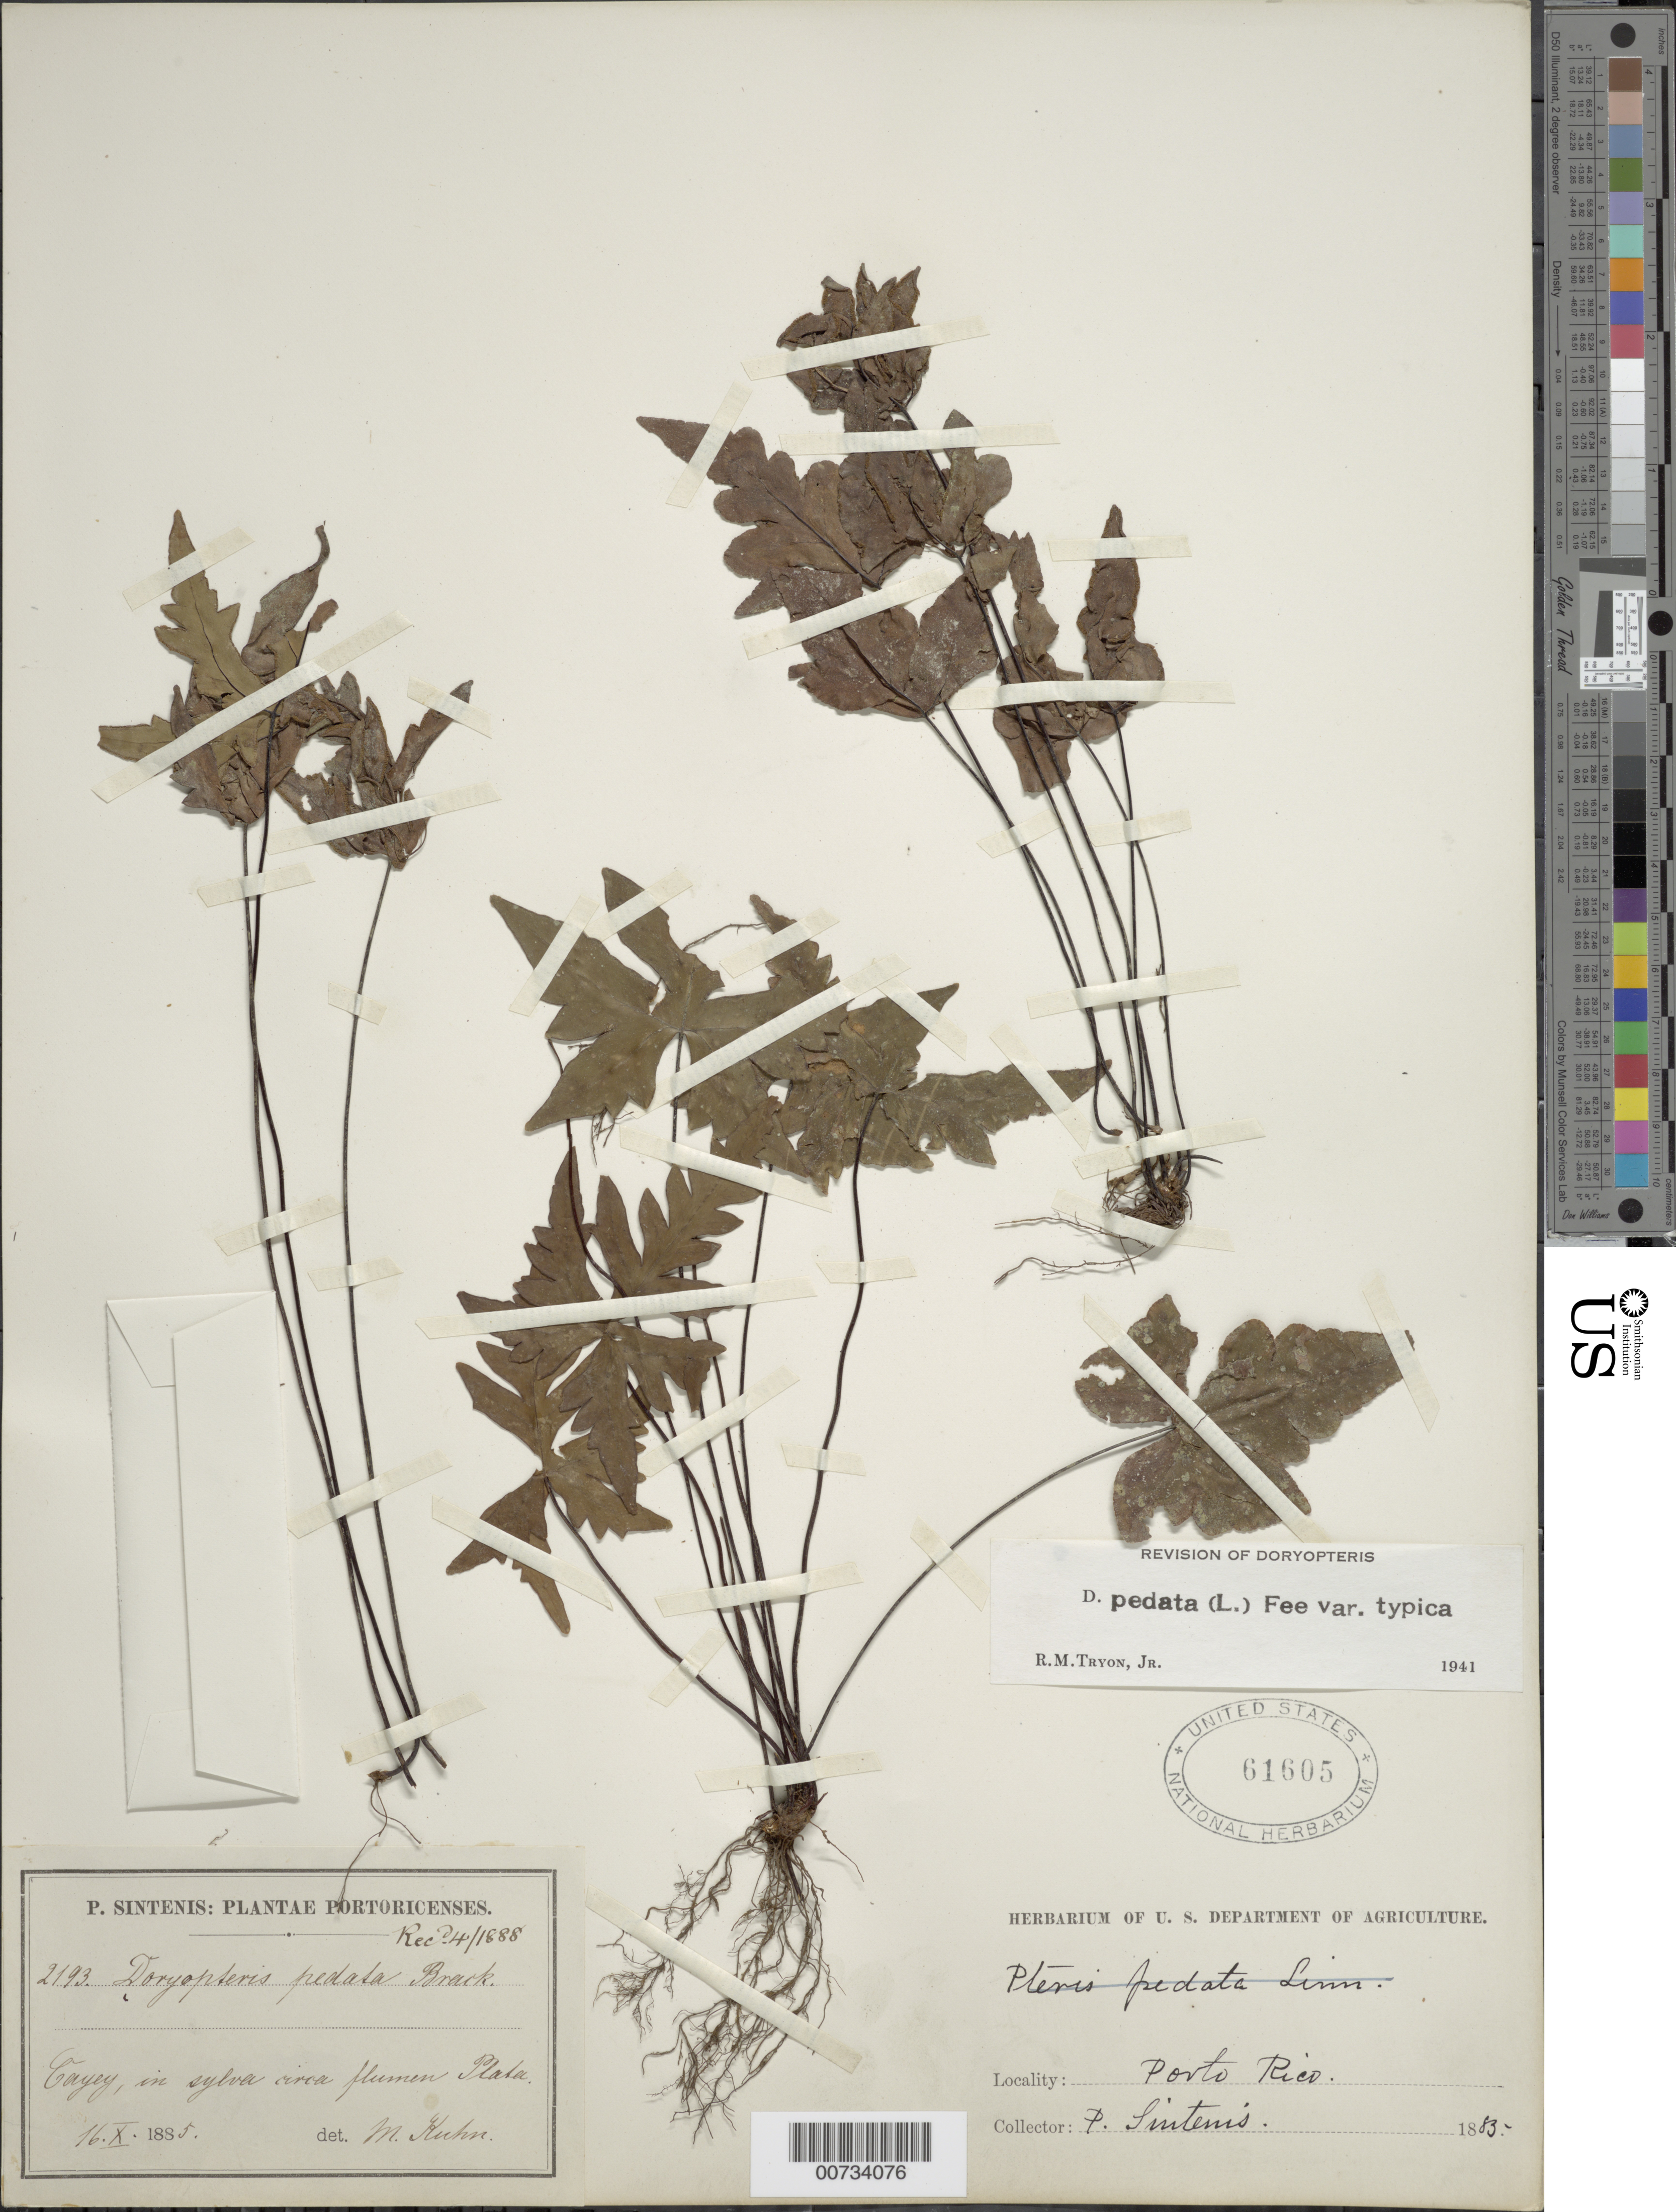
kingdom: Plantae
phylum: Tracheophyta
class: Polypodiopsida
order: Polypodiales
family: Pteridaceae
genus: Doryopteris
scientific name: Doryopteris pedata var. typica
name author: (L.) Fée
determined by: Tryon, Rolla M., Jr.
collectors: P. Sintenis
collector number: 2193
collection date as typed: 16 Oct 1885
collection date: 1885-10-16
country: Puerto Rico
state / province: Cayey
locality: Cayey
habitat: In sylva circa flumen Plata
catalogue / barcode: US 61605